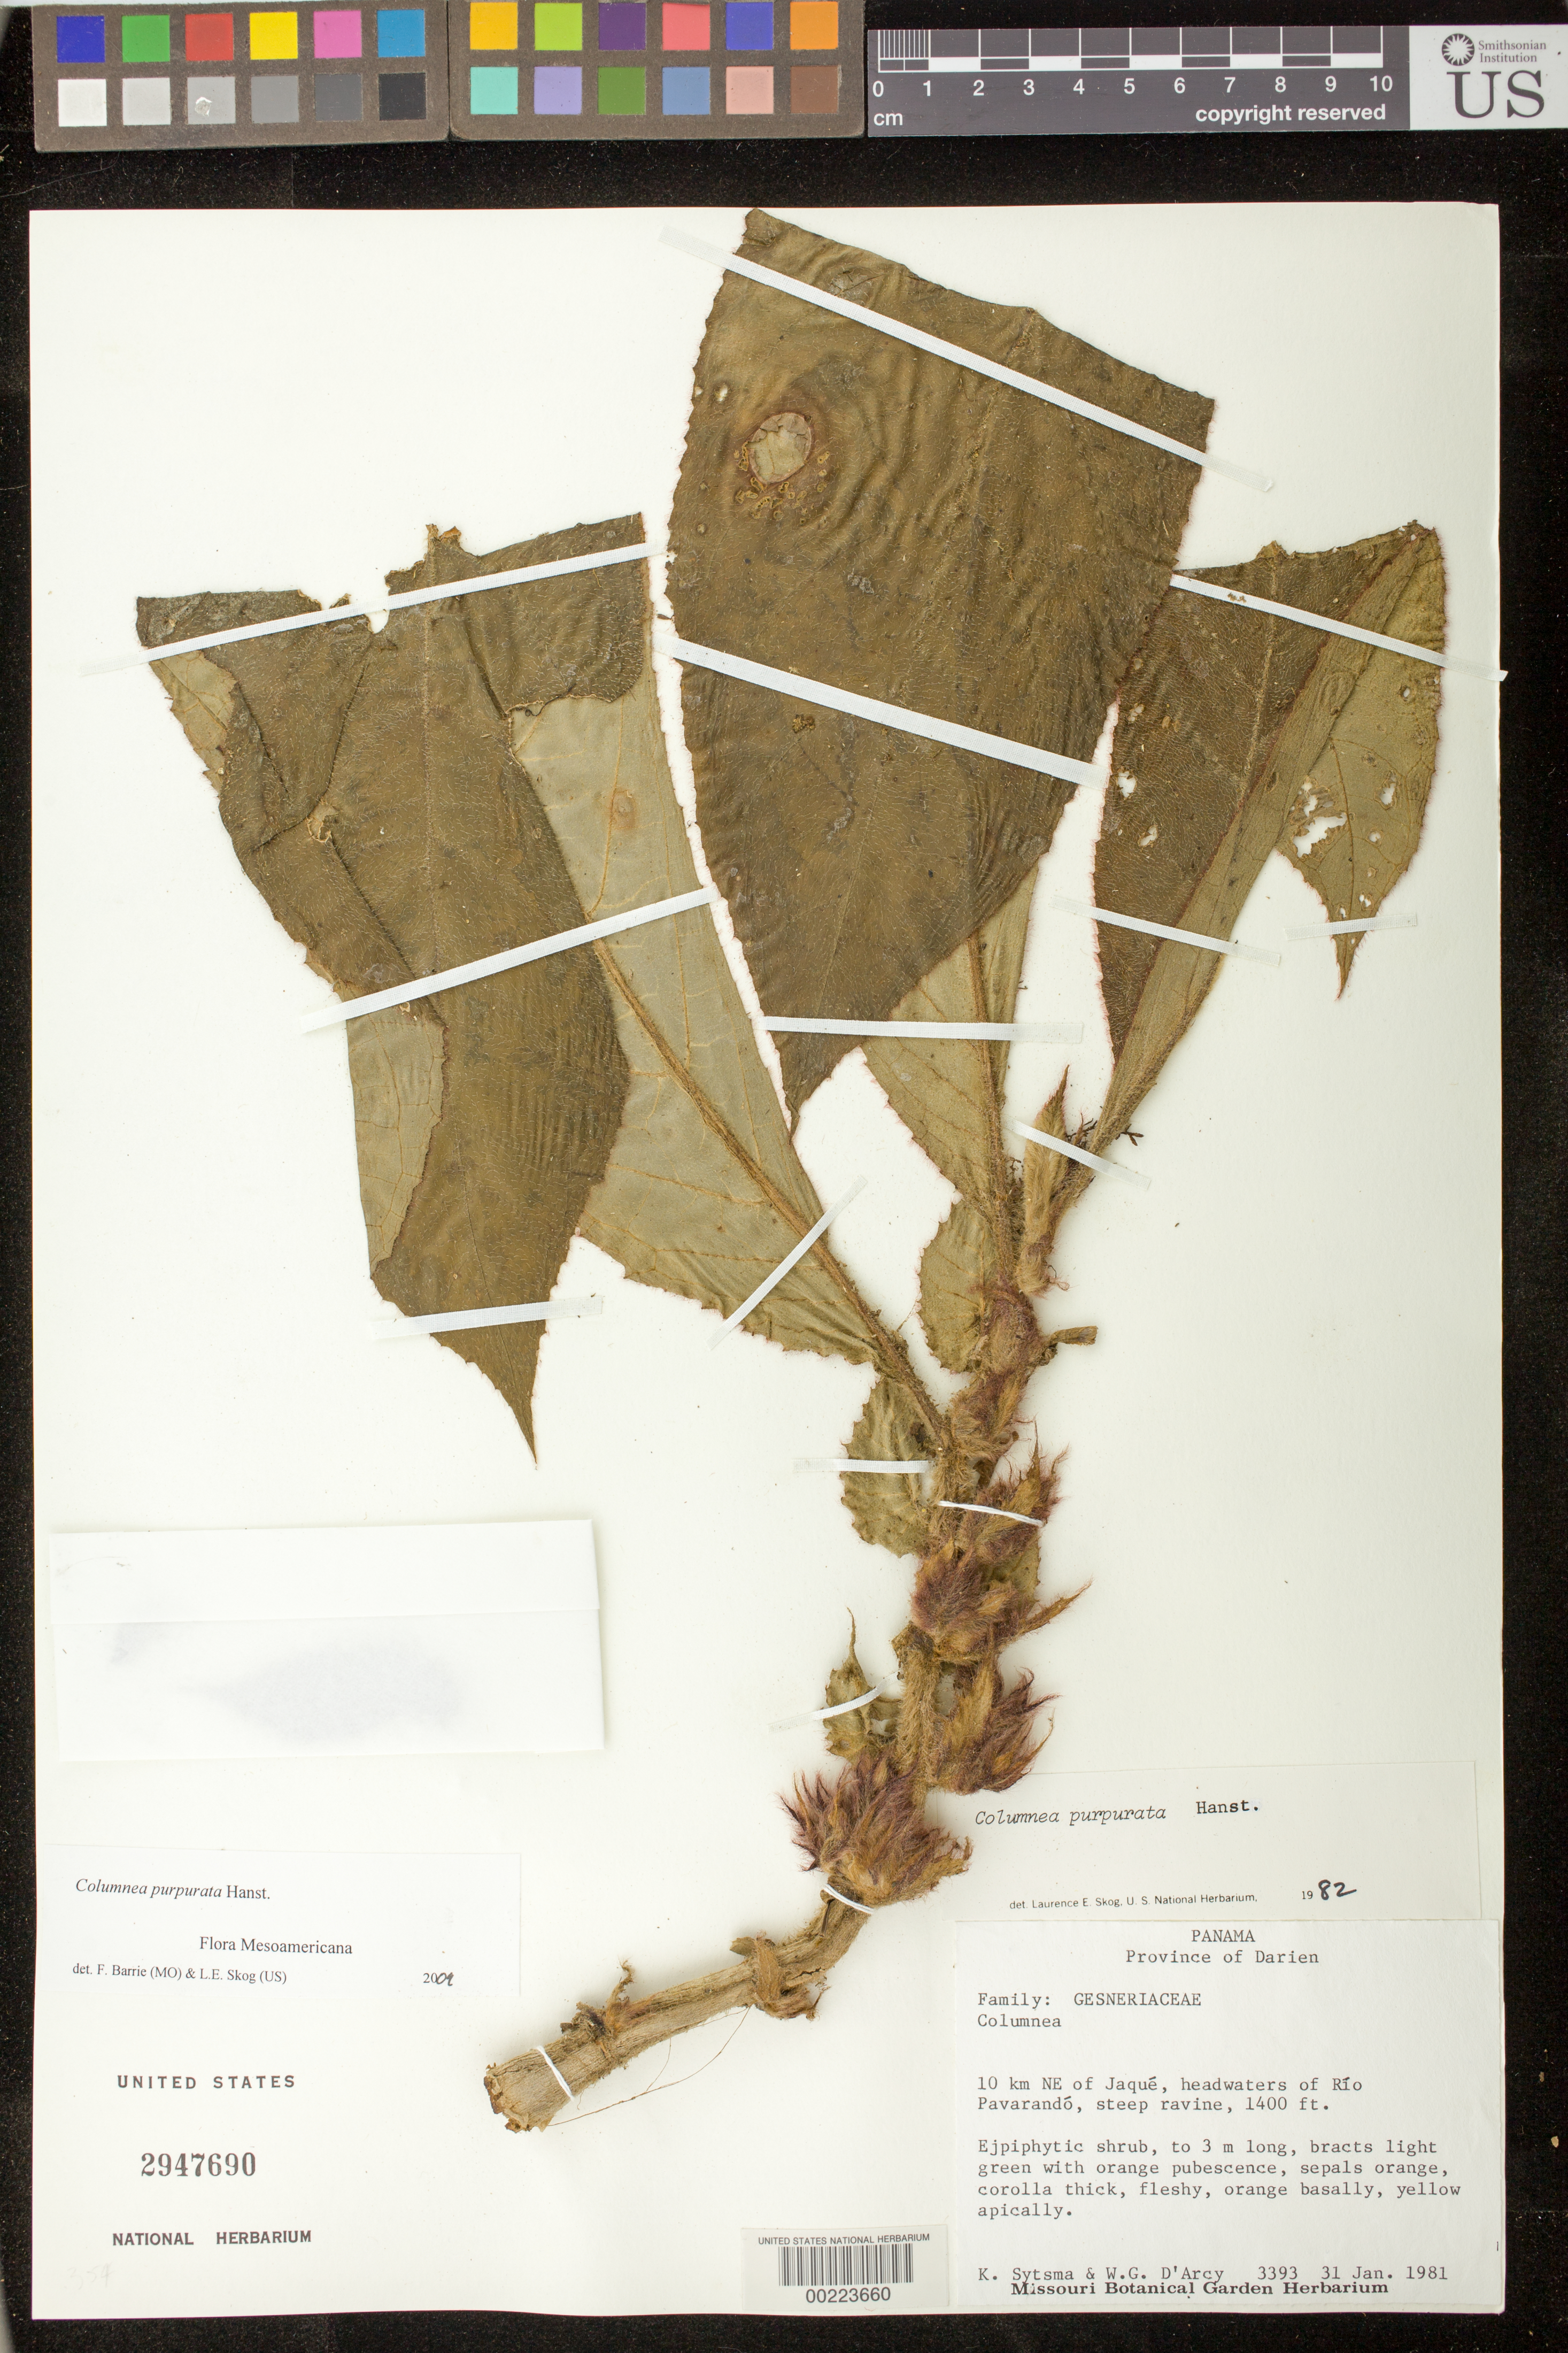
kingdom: Plantae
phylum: Tracheophyta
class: Magnoliopsida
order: Lamiales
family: Gesneriaceae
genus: Columnea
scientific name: Columnea purpurata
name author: Hanst.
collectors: K. J. Sytsma & W. G. D'Arcy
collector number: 3393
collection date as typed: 31 Jan 1981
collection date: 1981-01-31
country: Panama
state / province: Darién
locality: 10 km NE of Jaque, headwaters of Rio Pavarando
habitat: Steep ravine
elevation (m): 427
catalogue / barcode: US 2947690